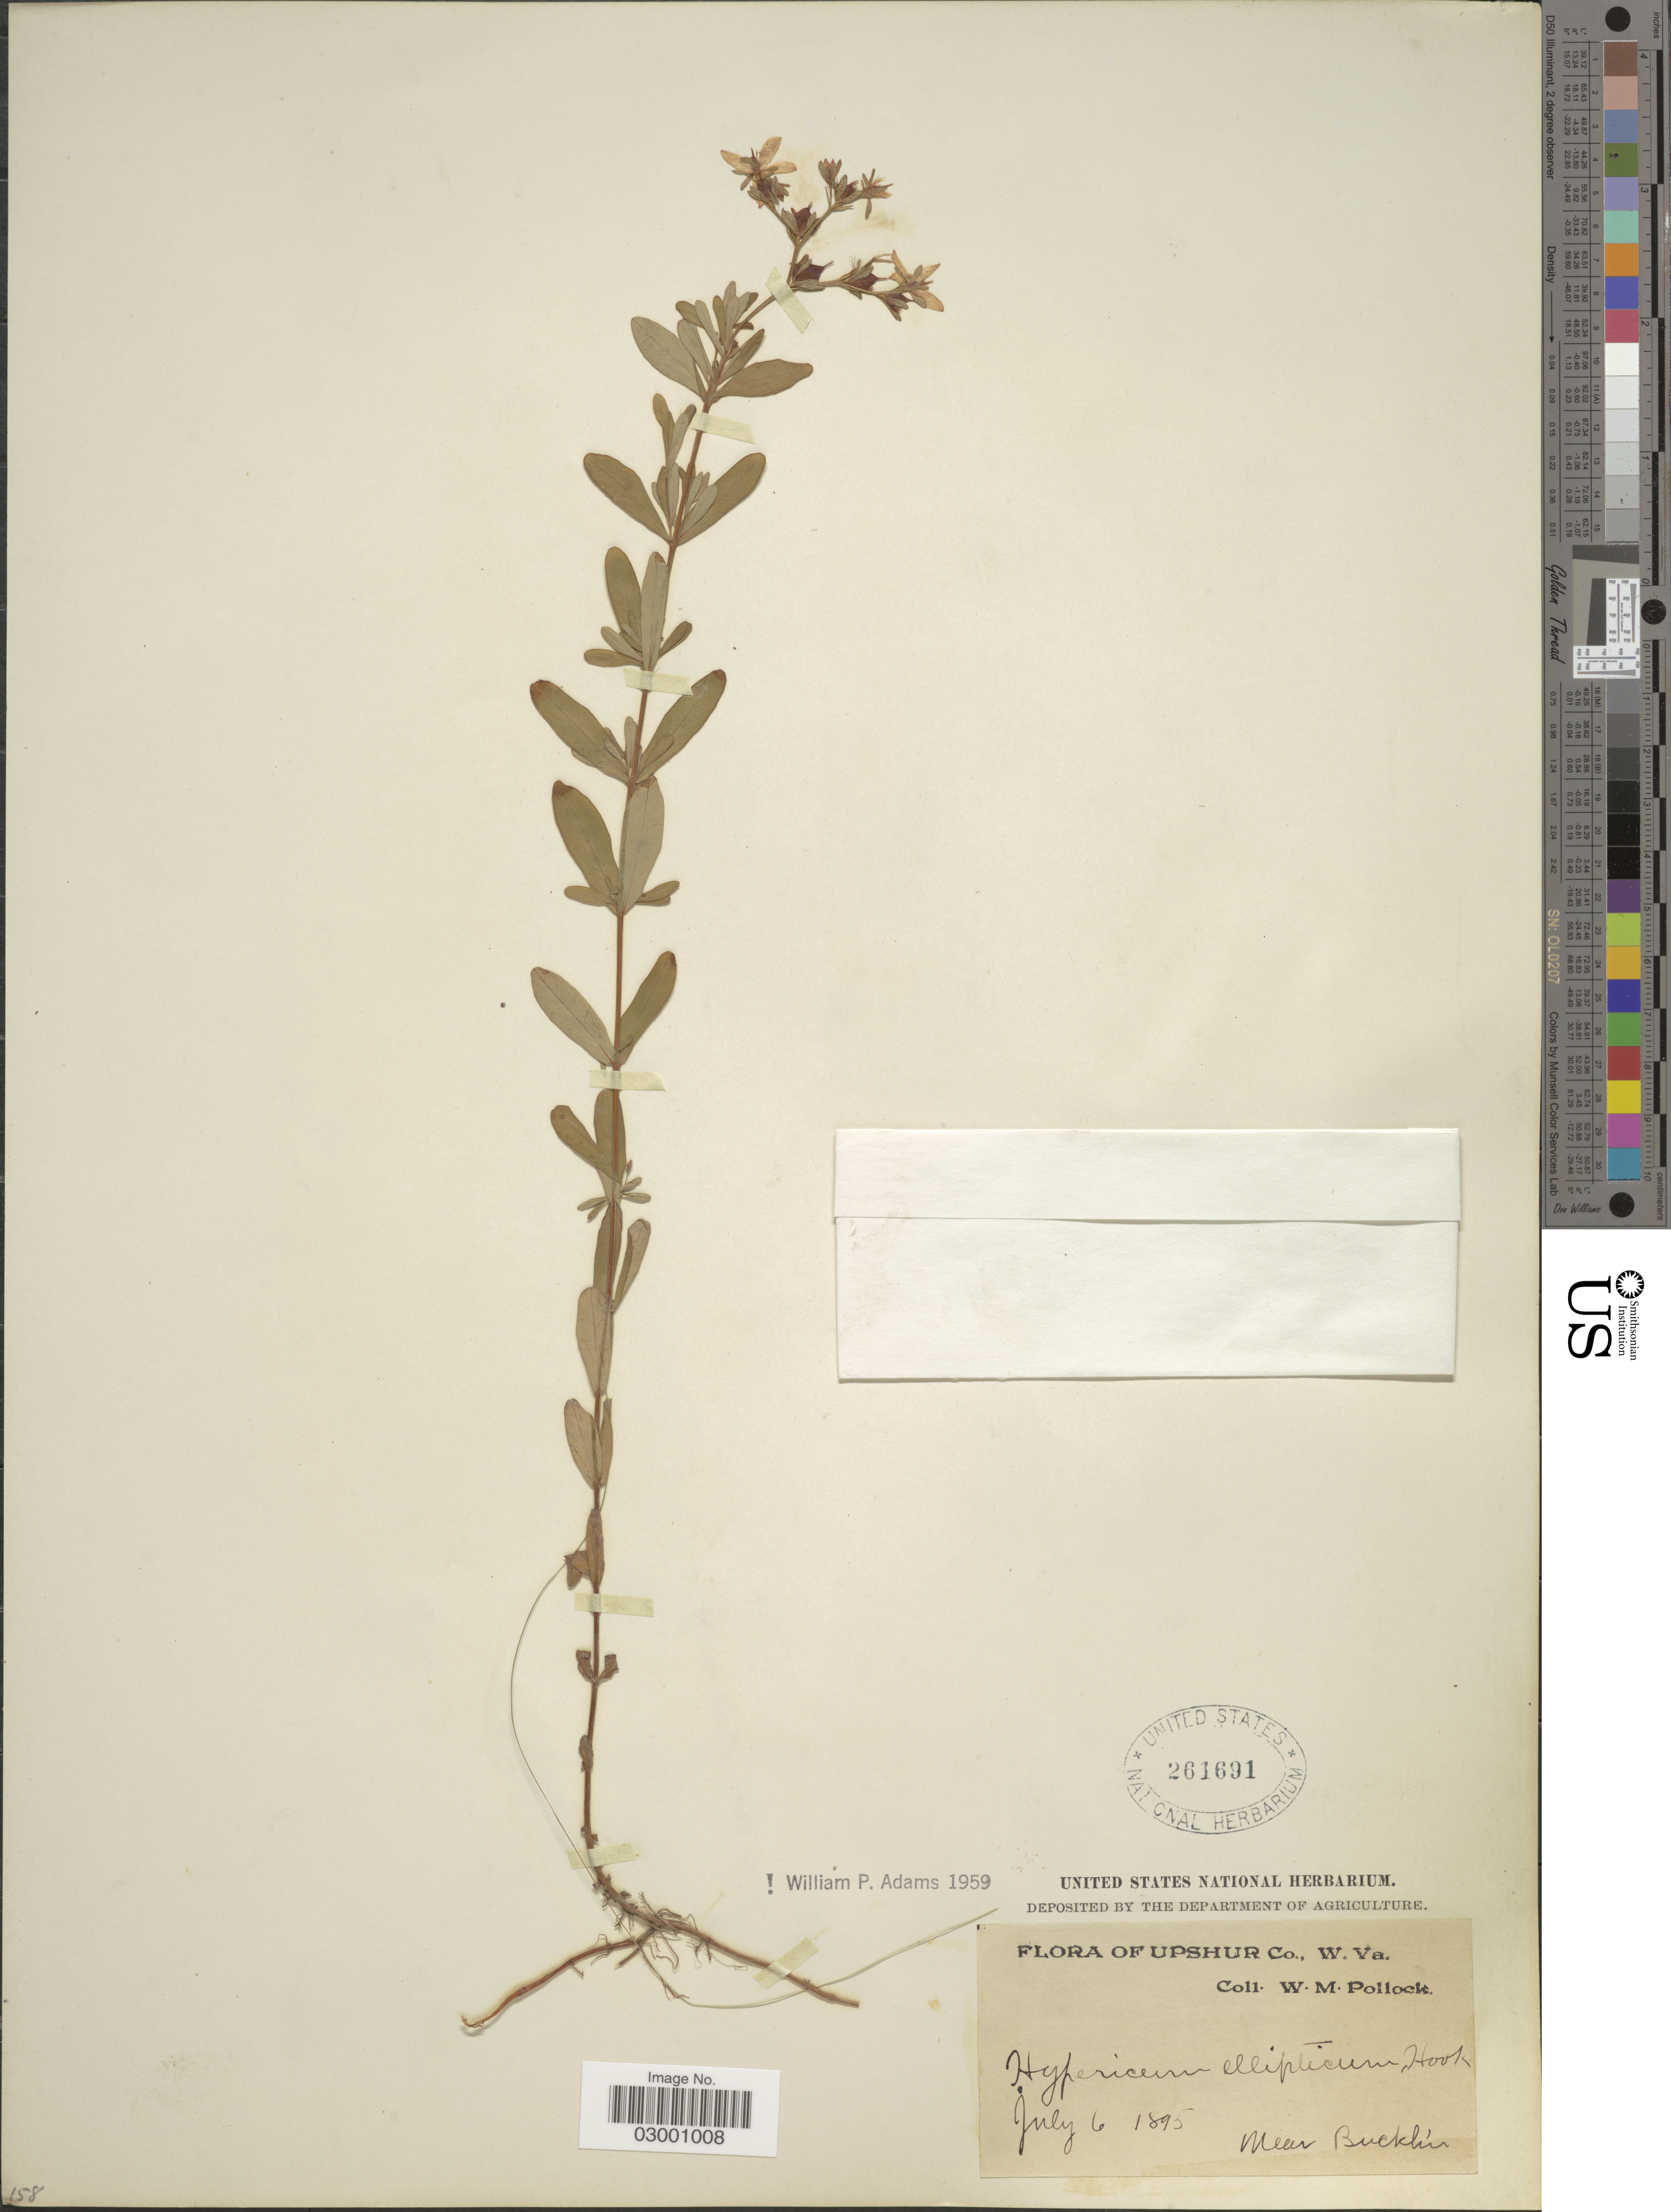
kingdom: Plantae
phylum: Tracheophyta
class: Magnoliopsida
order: Malpighiales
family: Hypericaceae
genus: Hypericum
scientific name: Hypericum ellipticum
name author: Hook.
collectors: W. M. Pollock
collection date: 1895-07-06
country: United States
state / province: West Virginia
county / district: Upshur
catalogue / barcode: US 261691